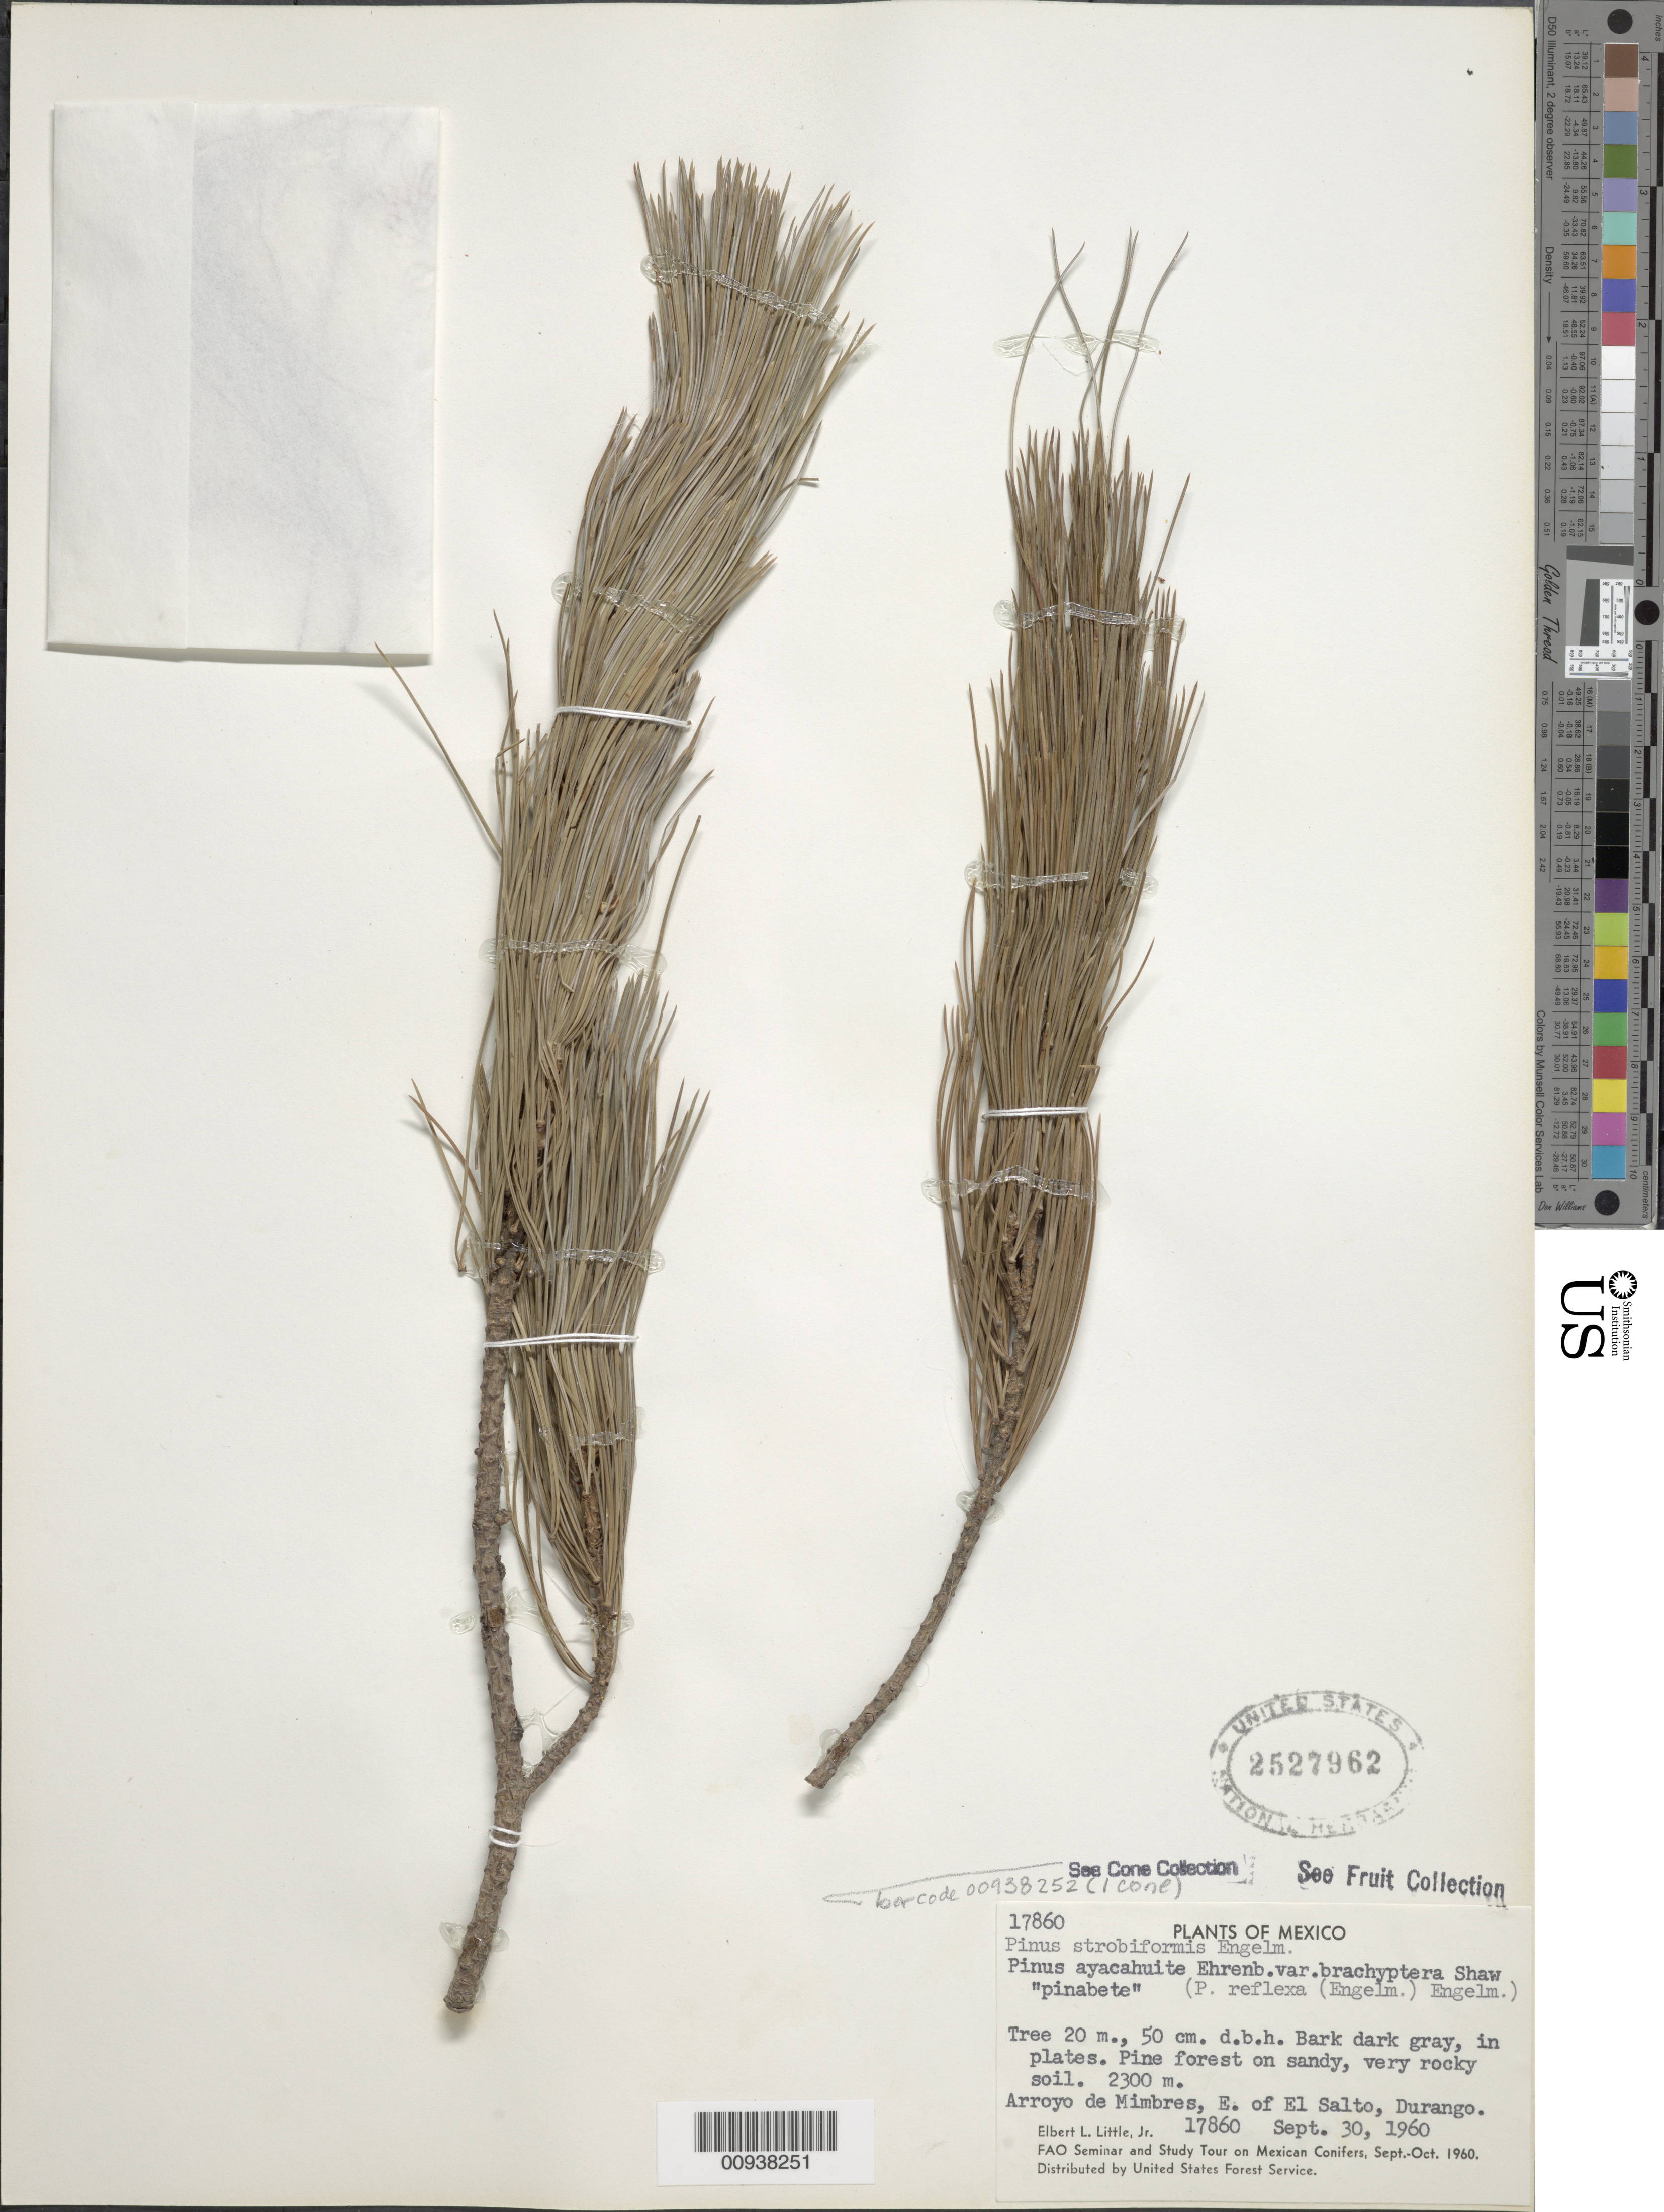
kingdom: Plantae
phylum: Tracheophyta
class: Pinopsida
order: Pinales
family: Pinaceae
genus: Pinus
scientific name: Pinus strobiformis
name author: Engelm.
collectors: E. L. Little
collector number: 17860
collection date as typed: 30 Sep 1960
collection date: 1960-09-30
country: Mexico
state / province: Durango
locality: Arroyo de Mimbres, E of El Salto.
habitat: Pine forest on sandy, very rocky soil.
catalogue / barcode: US 2527962